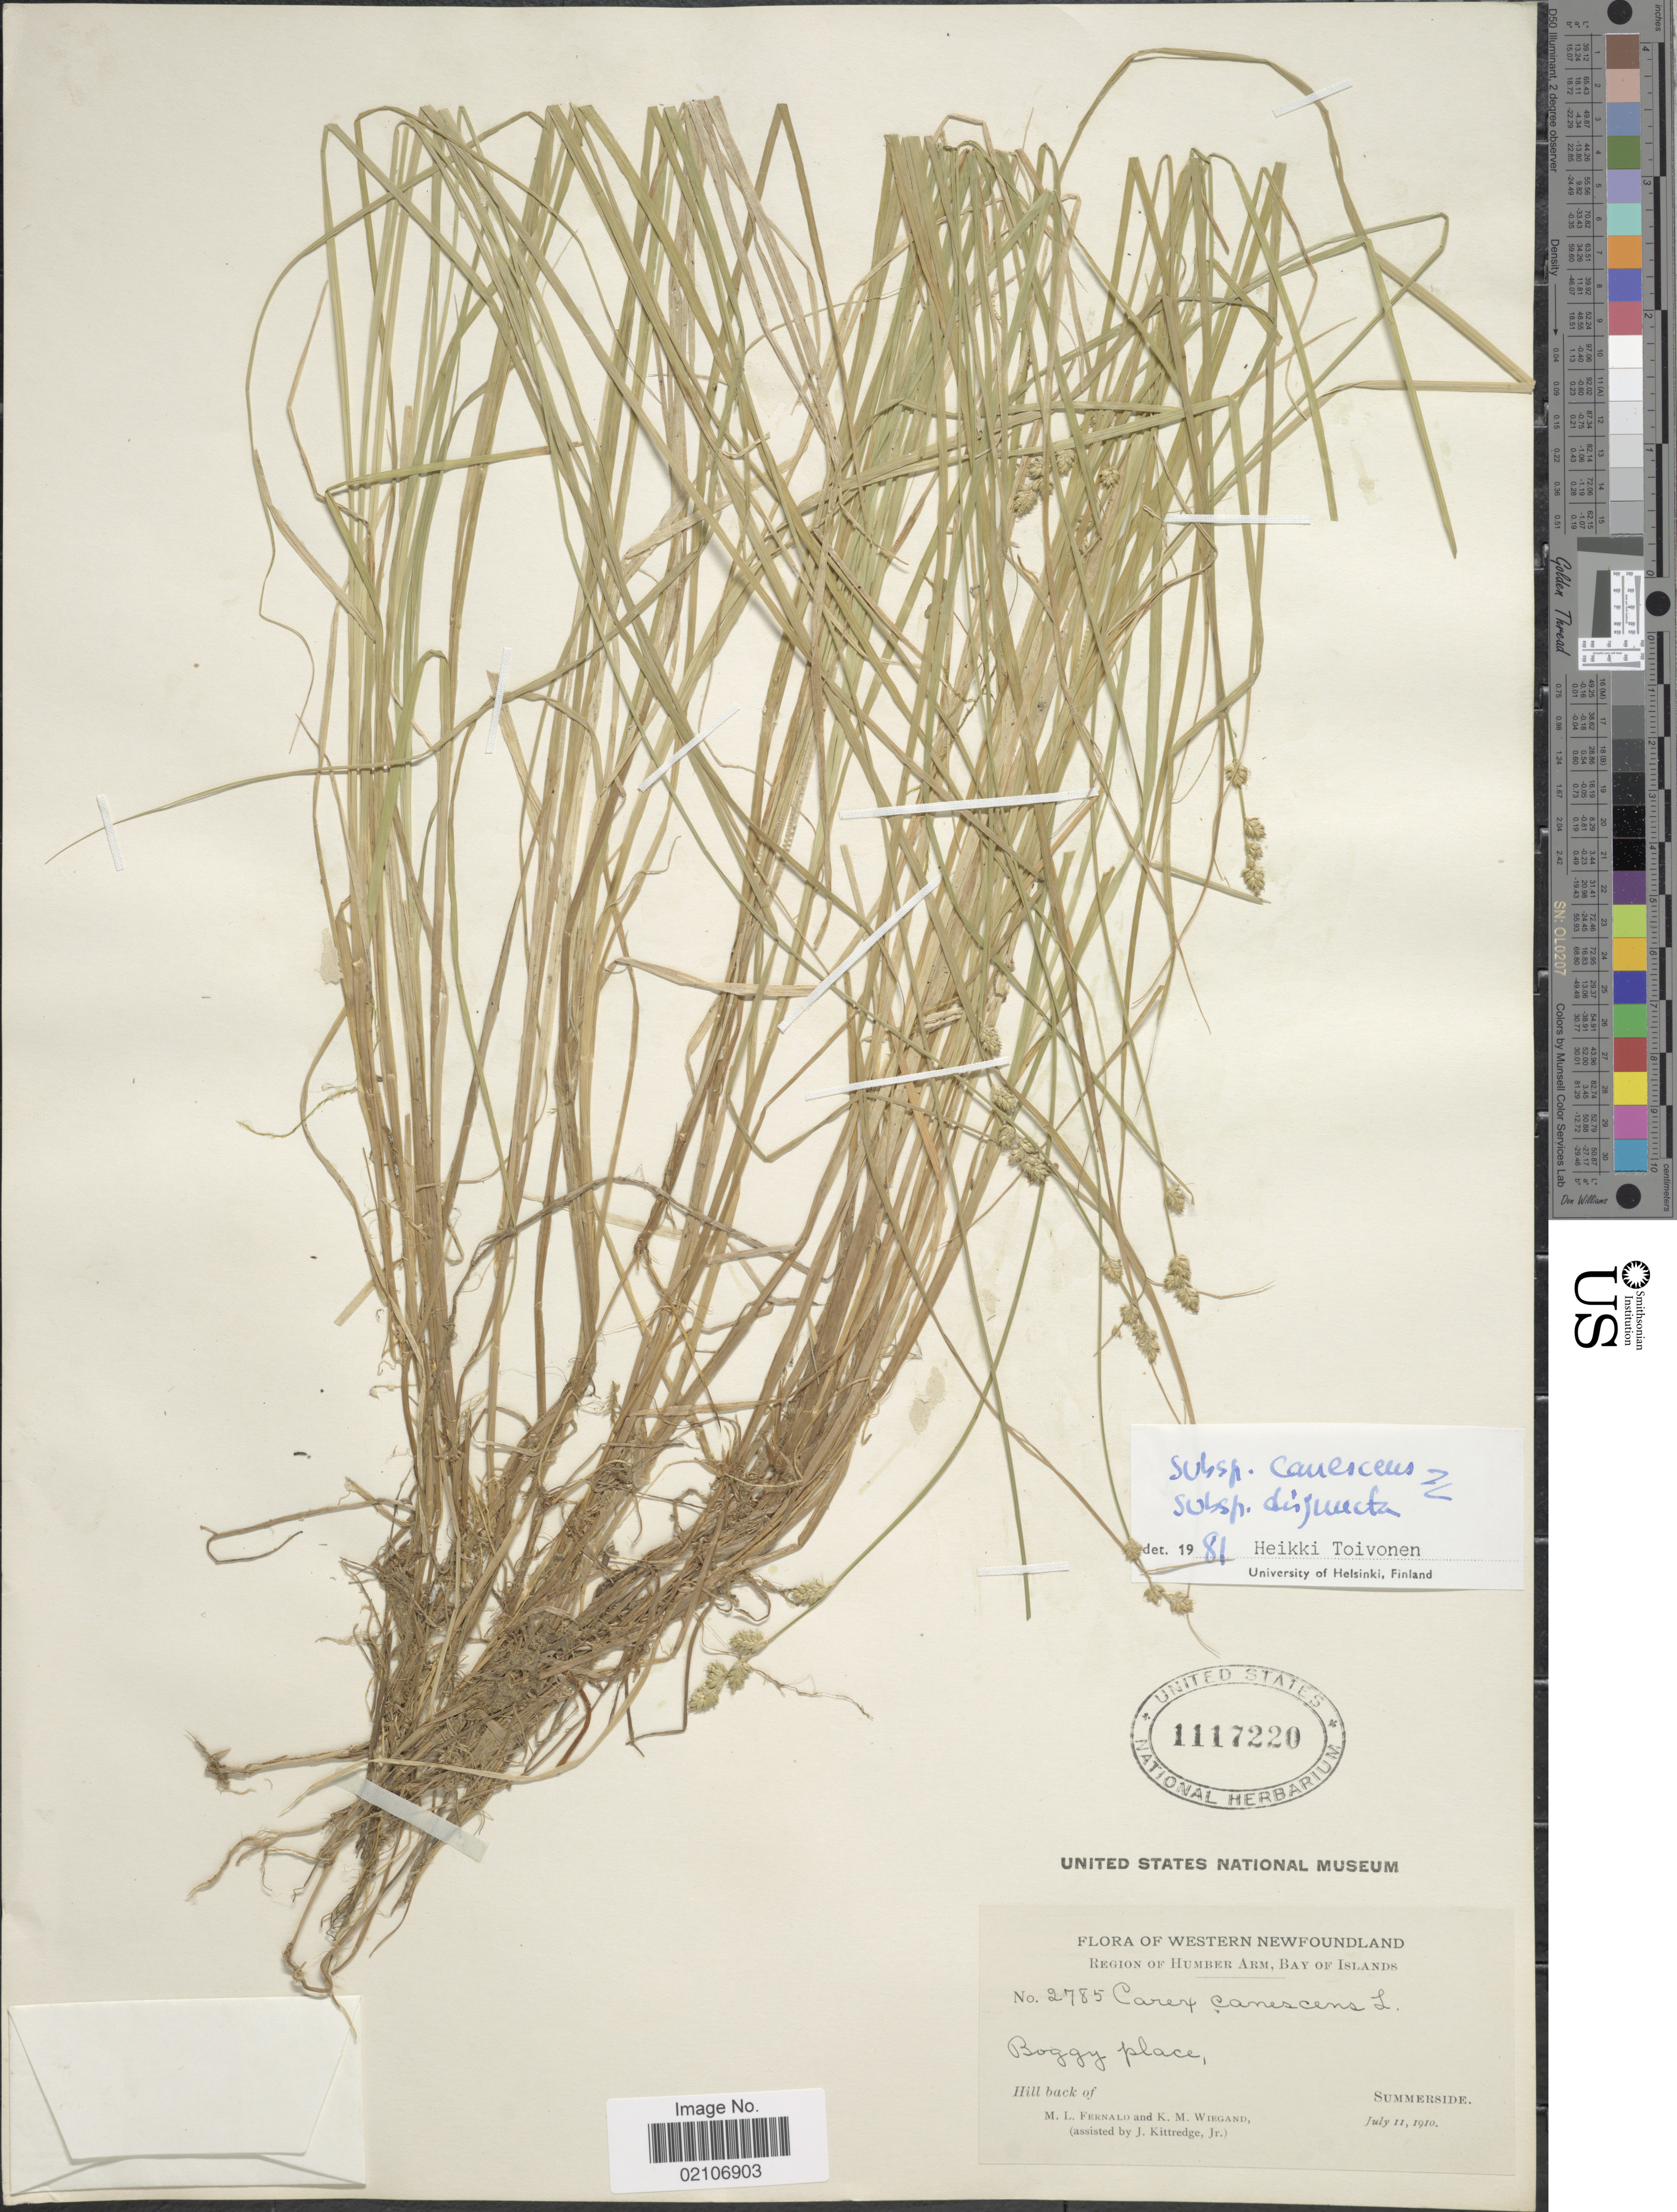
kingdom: Plantae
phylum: Tracheophyta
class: Liliopsida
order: Poales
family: Cyperaceae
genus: Carex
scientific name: Carex canescens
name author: L.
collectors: M. L. Fernald & K. M. Wiegand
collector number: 2785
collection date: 1910-07-11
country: Canada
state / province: Newfoundland and Labrador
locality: Western Newfounland, Region of Humber Arm, Bay of Islands. Boggy place, Hill back of Summerside.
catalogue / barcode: US 1117220